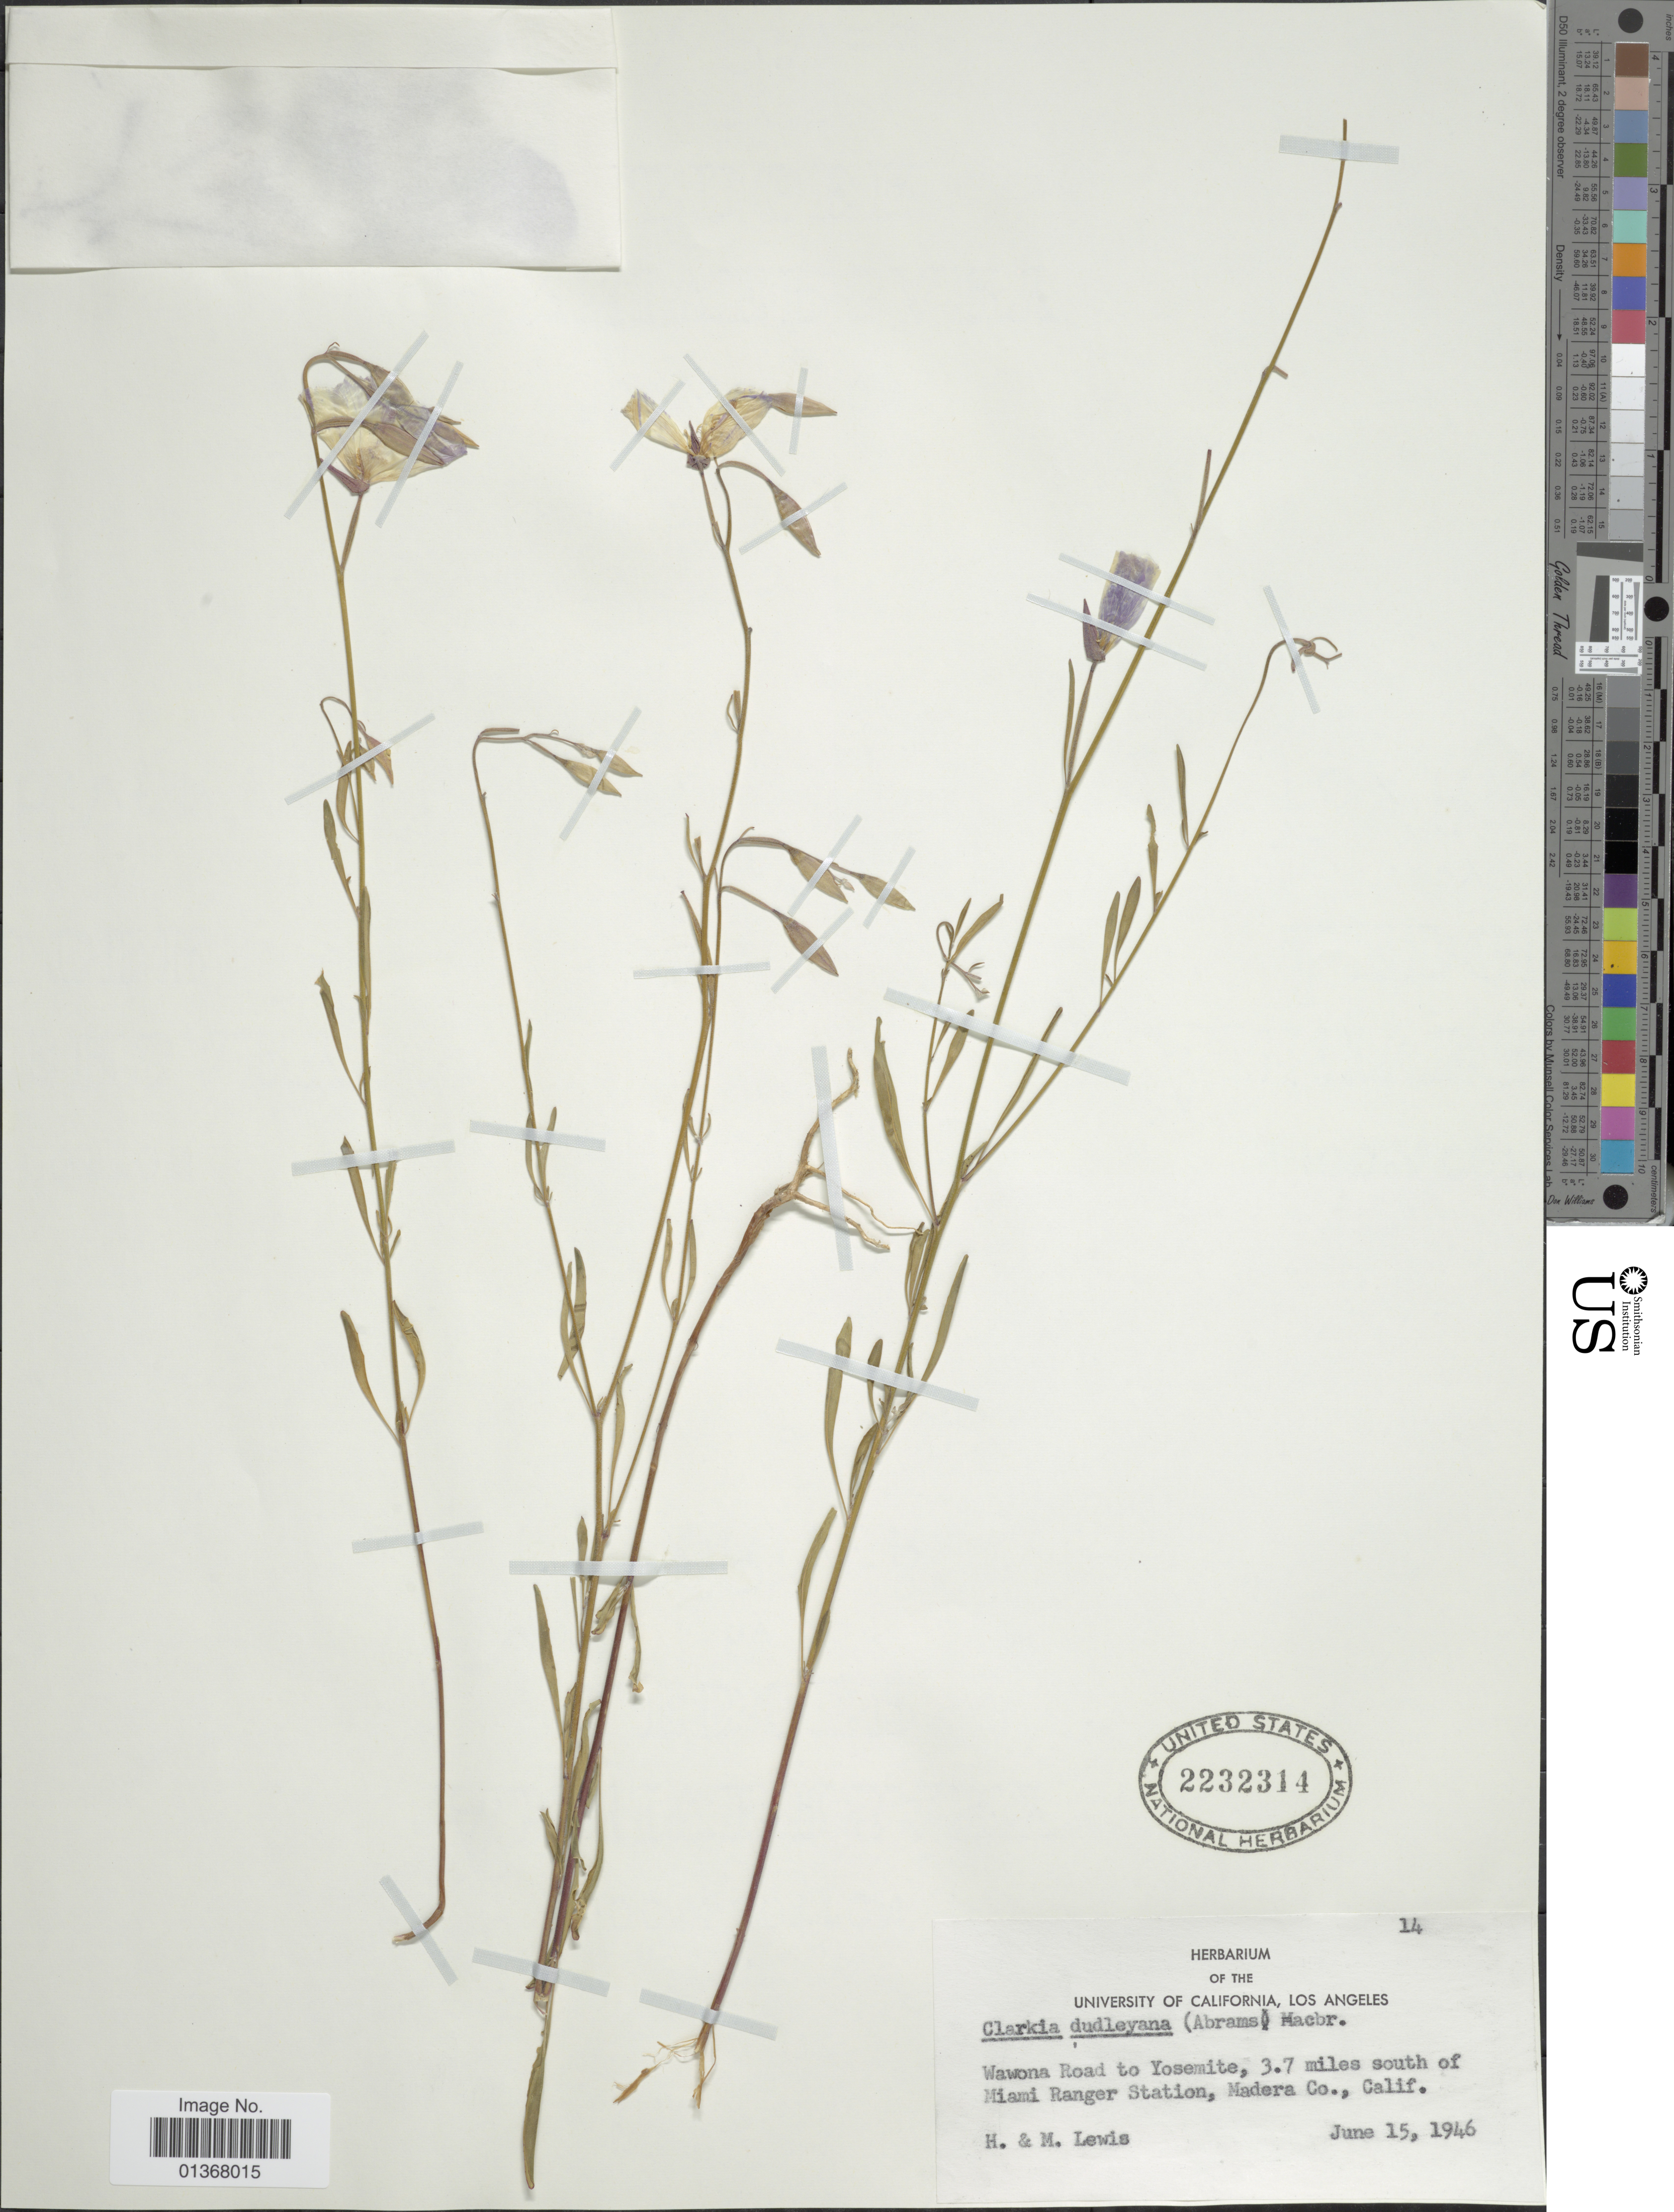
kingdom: Plantae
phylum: Tracheophyta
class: Magnoliopsida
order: Myrtales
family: Onagraceae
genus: Clarkia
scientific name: Clarkia dudleyana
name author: (Abrams) J.F. Macbr.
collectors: H. Lewis & M. Lewis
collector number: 14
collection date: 1946-06-15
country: United States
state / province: California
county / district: Madera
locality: Wawone Road to Yosemite, 3.7 miles south of Miami Ranger Station, Madera Co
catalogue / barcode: US 2232314